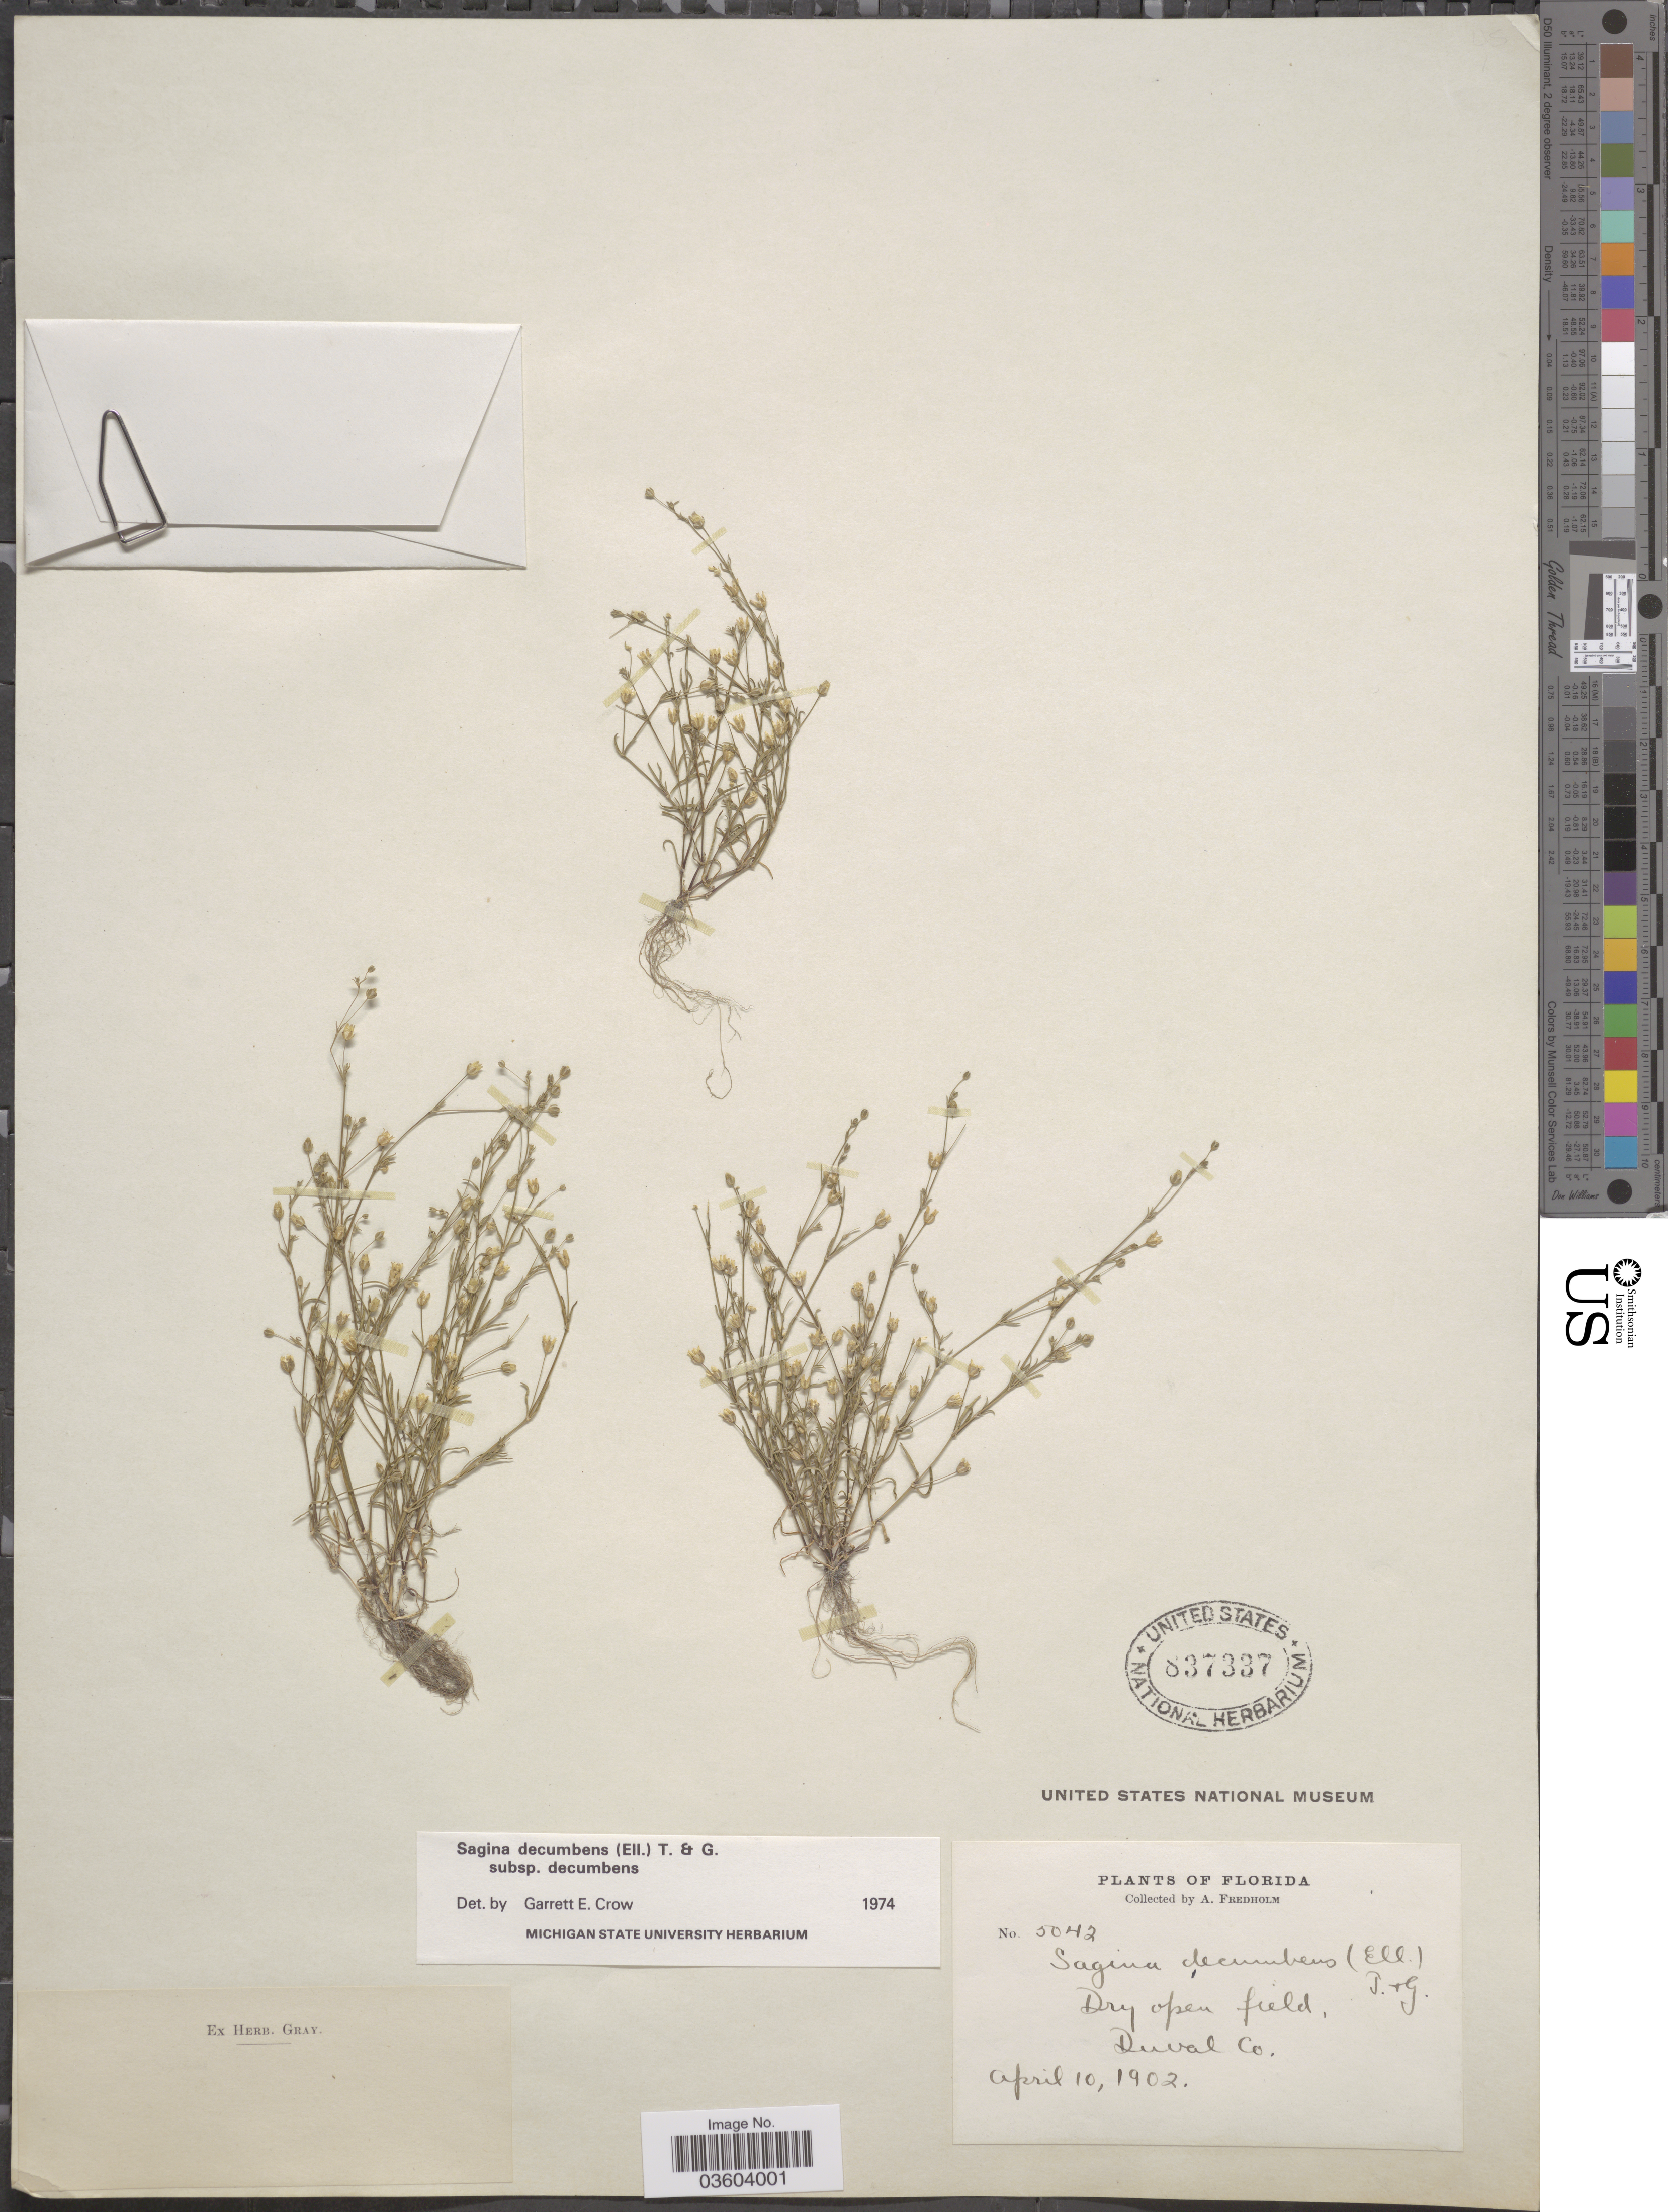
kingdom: Plantae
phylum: Tracheophyta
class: Magnoliopsida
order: Caryophyllales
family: Caryophyllaceae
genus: Sagina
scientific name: Sagina decumbens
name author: (Elliott) Torr. & A. Gray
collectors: A. Fredholm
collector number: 5042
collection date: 1902-04-10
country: United States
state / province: Florida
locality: Duval Co.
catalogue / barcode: US 837337